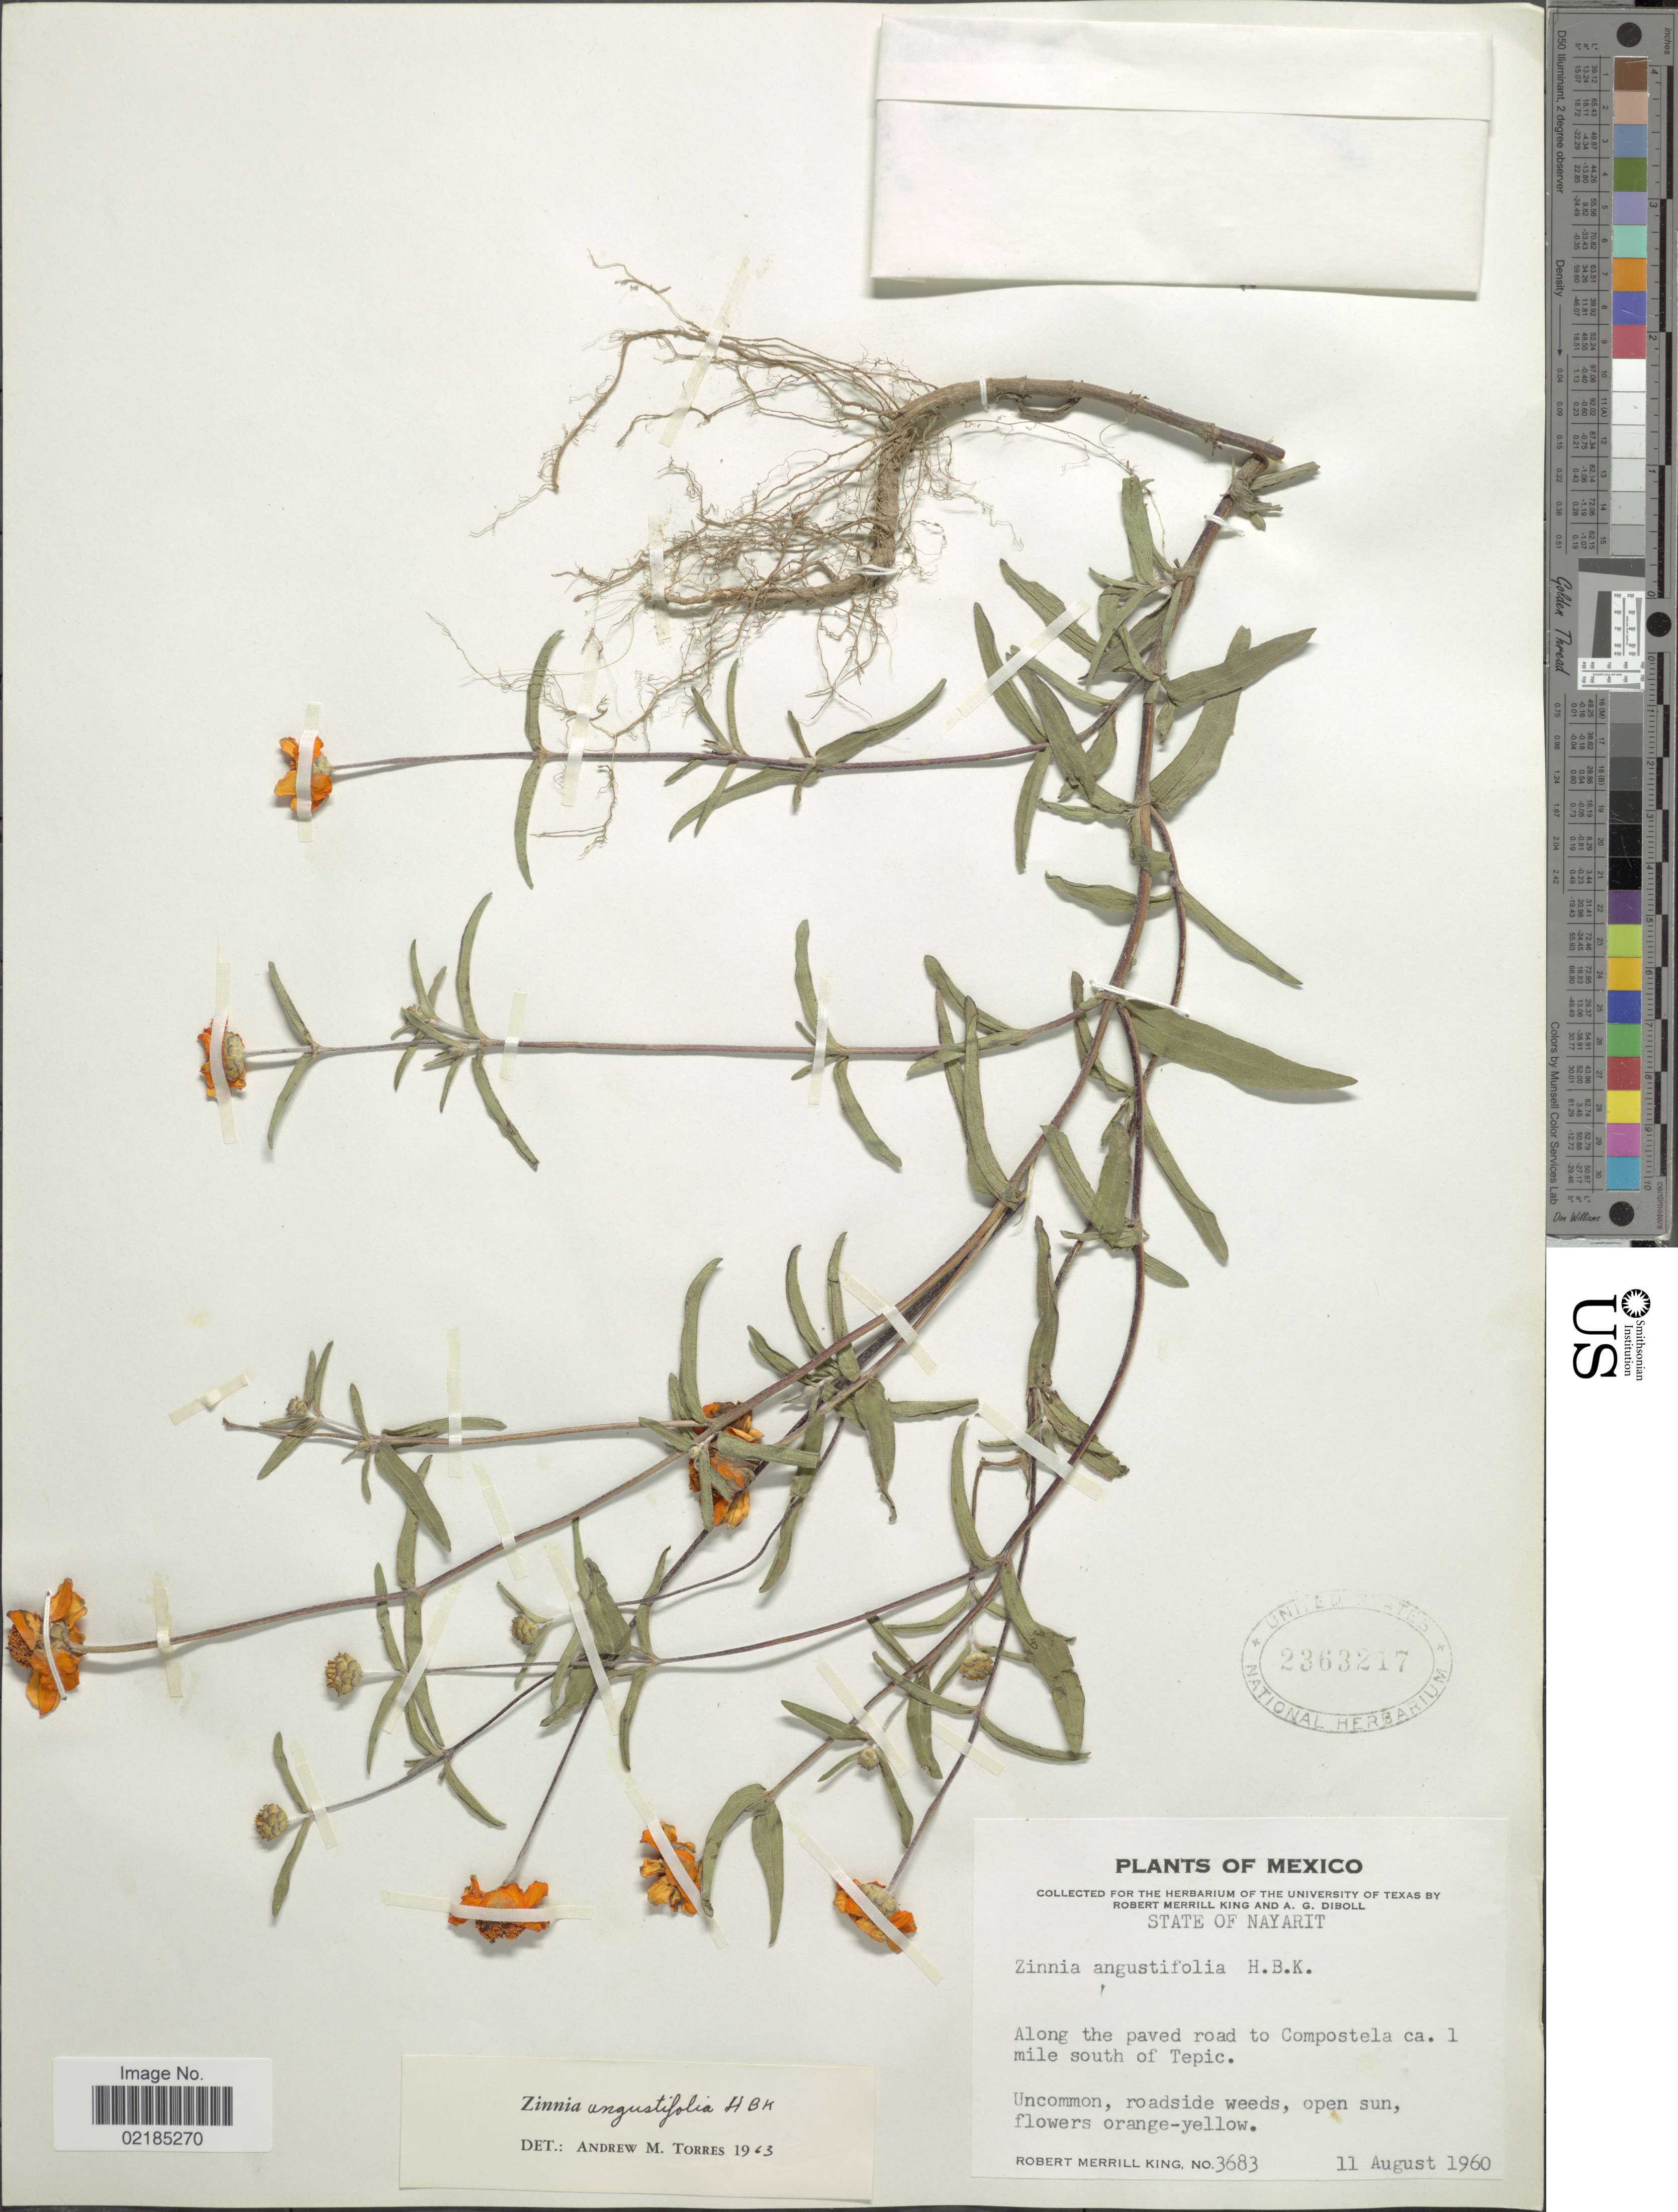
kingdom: Plantae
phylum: Tracheophyta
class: Magnoliopsida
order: Asterales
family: Asteraceae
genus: Zinnia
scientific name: Zinnia angustifolia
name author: Kunth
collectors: R. M. King & A. Diboll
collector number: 3683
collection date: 1960-08-11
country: Mexico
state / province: Nayarit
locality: Along the paved road to Compostela ca. 1 mile south of Tepic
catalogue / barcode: US 2363217